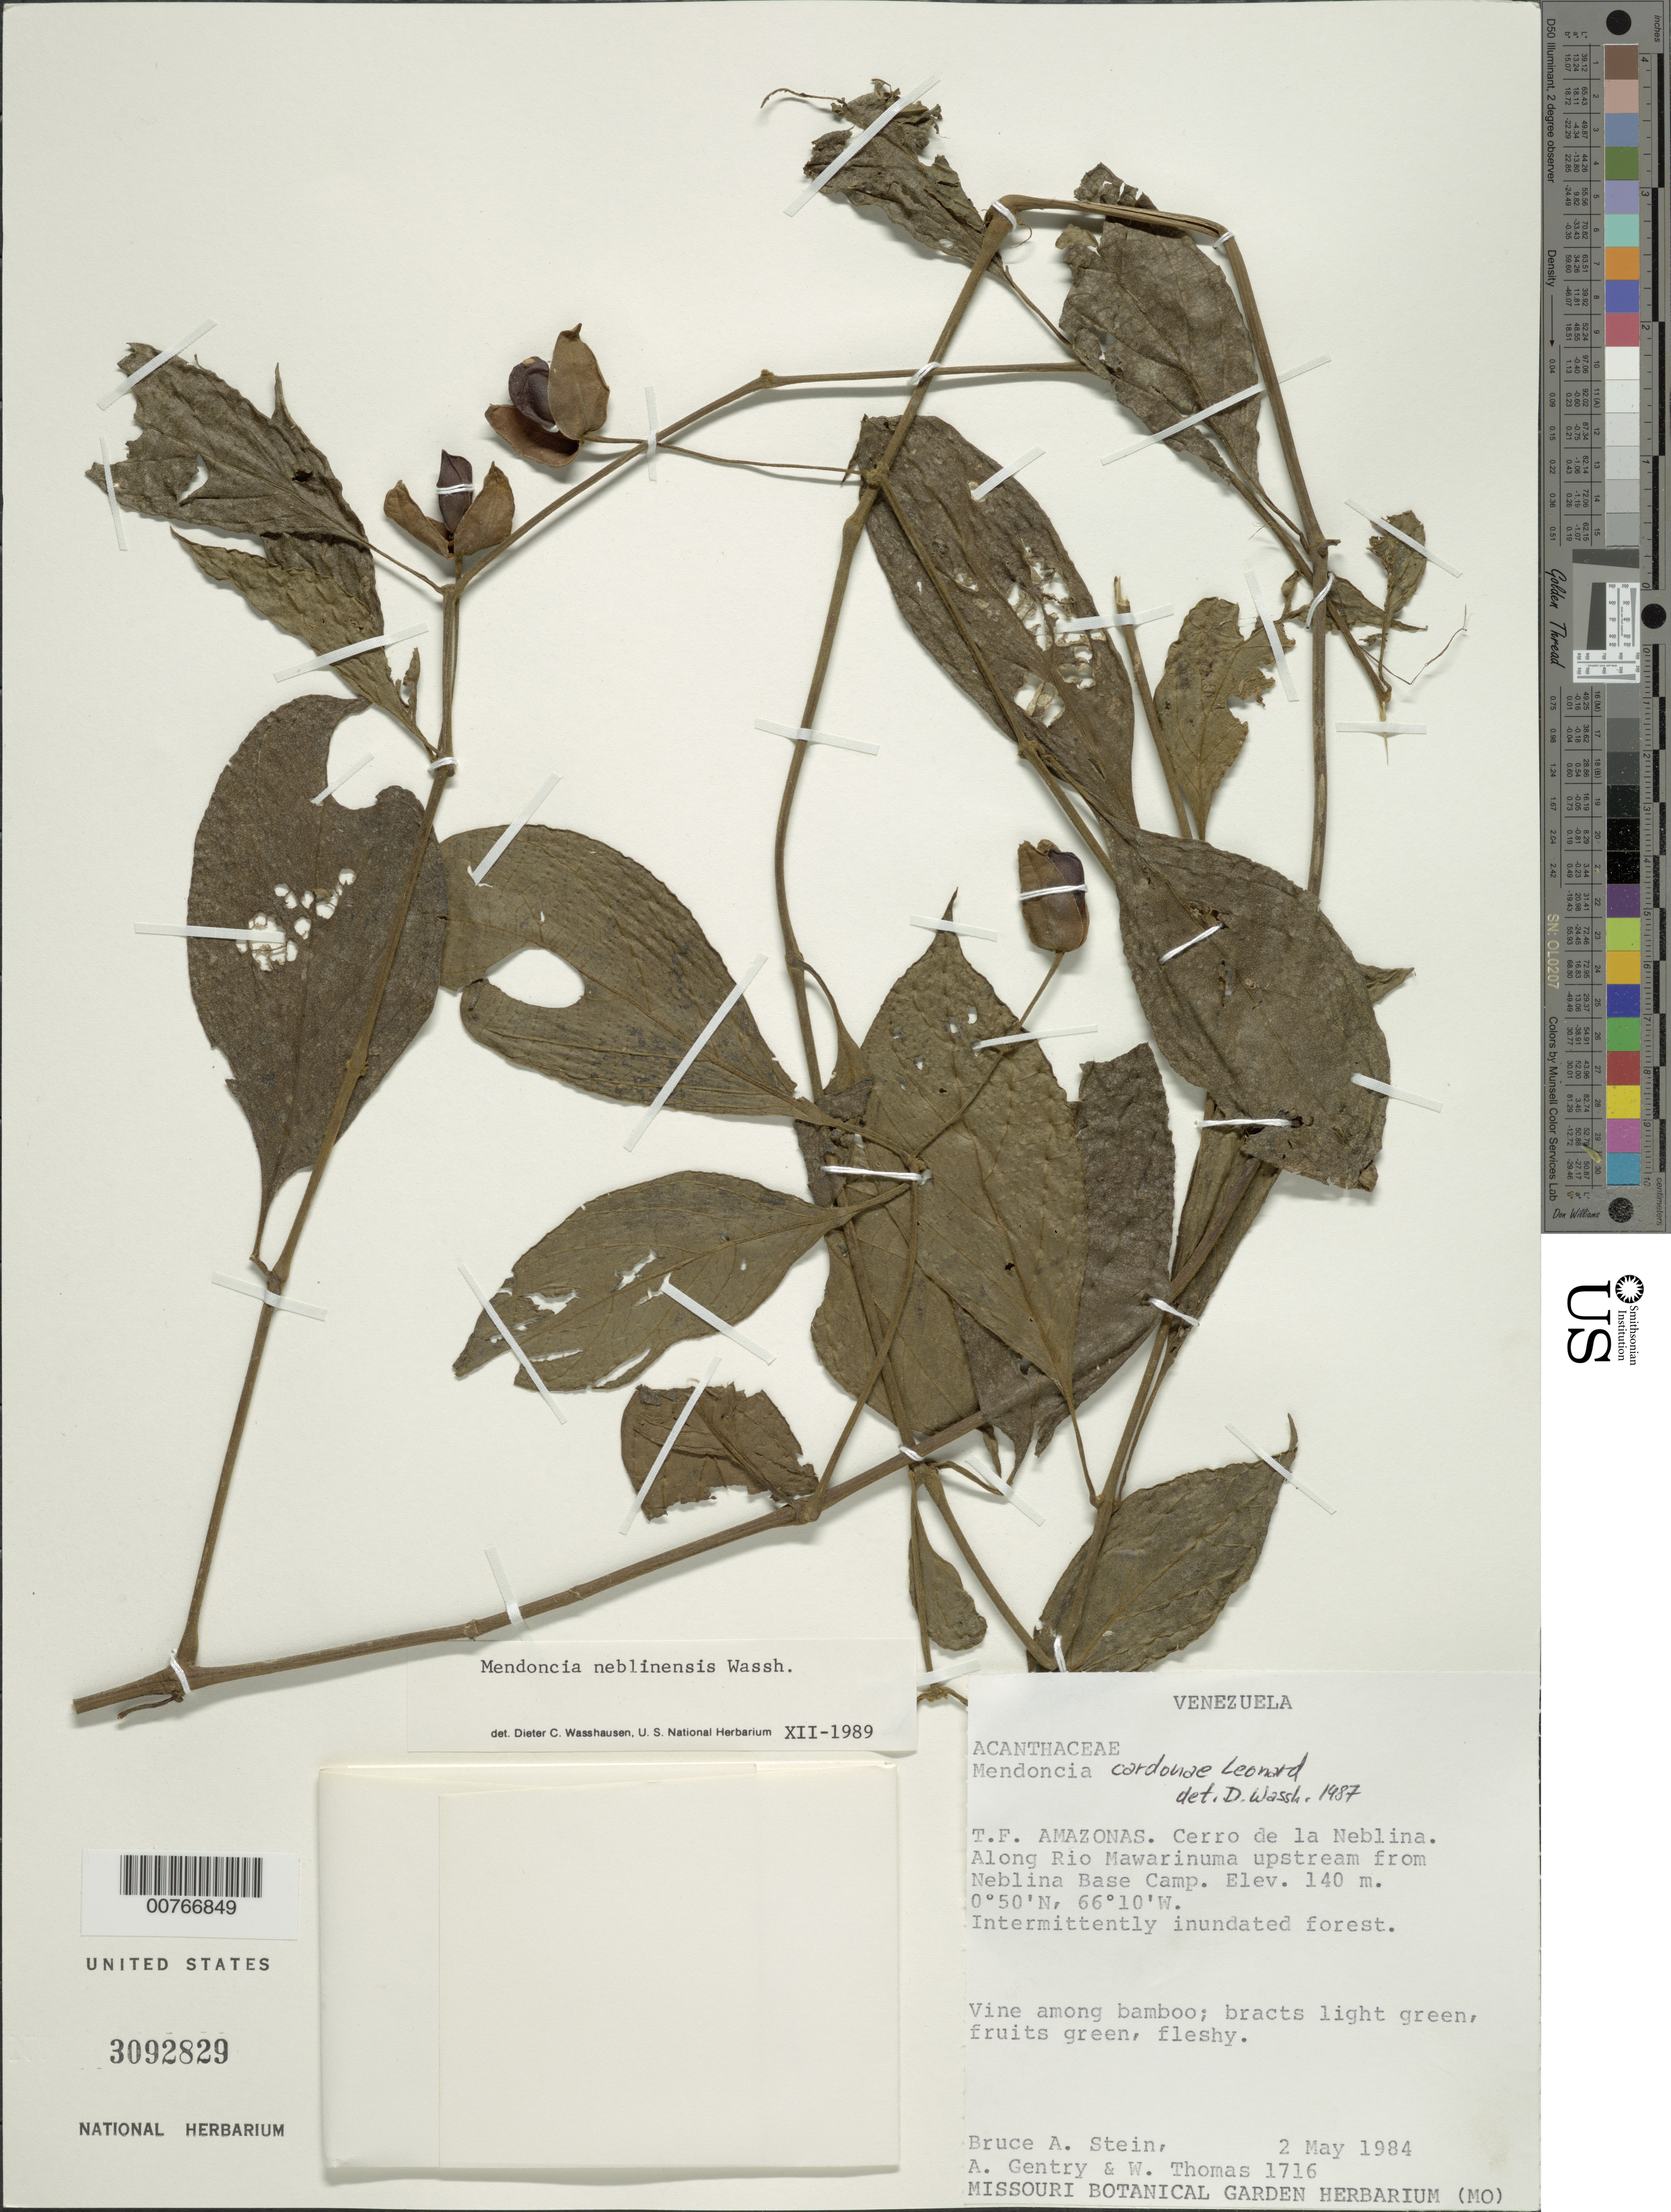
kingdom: Plantae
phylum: Tracheophyta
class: Magnoliopsida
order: Lamiales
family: Acanthaceae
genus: Mendoncia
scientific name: Mendoncia neblinensis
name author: Wassh.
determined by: Wasshausen, Dieter C., (BOT), Smithsonian Institution - National Museum of Natural History (UNITED STATES)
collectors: B. A. Stein, A. H. Gentry & W. Thomas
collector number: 1716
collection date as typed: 2-May-84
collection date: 1984-05-02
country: Venezuela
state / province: Amazonas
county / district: Río Negro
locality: Cerro de la Neblina, Río Mawarinuma, upstream from Neblina Base Camp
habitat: Intermittently inundated forest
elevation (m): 140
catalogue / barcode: US 3092829